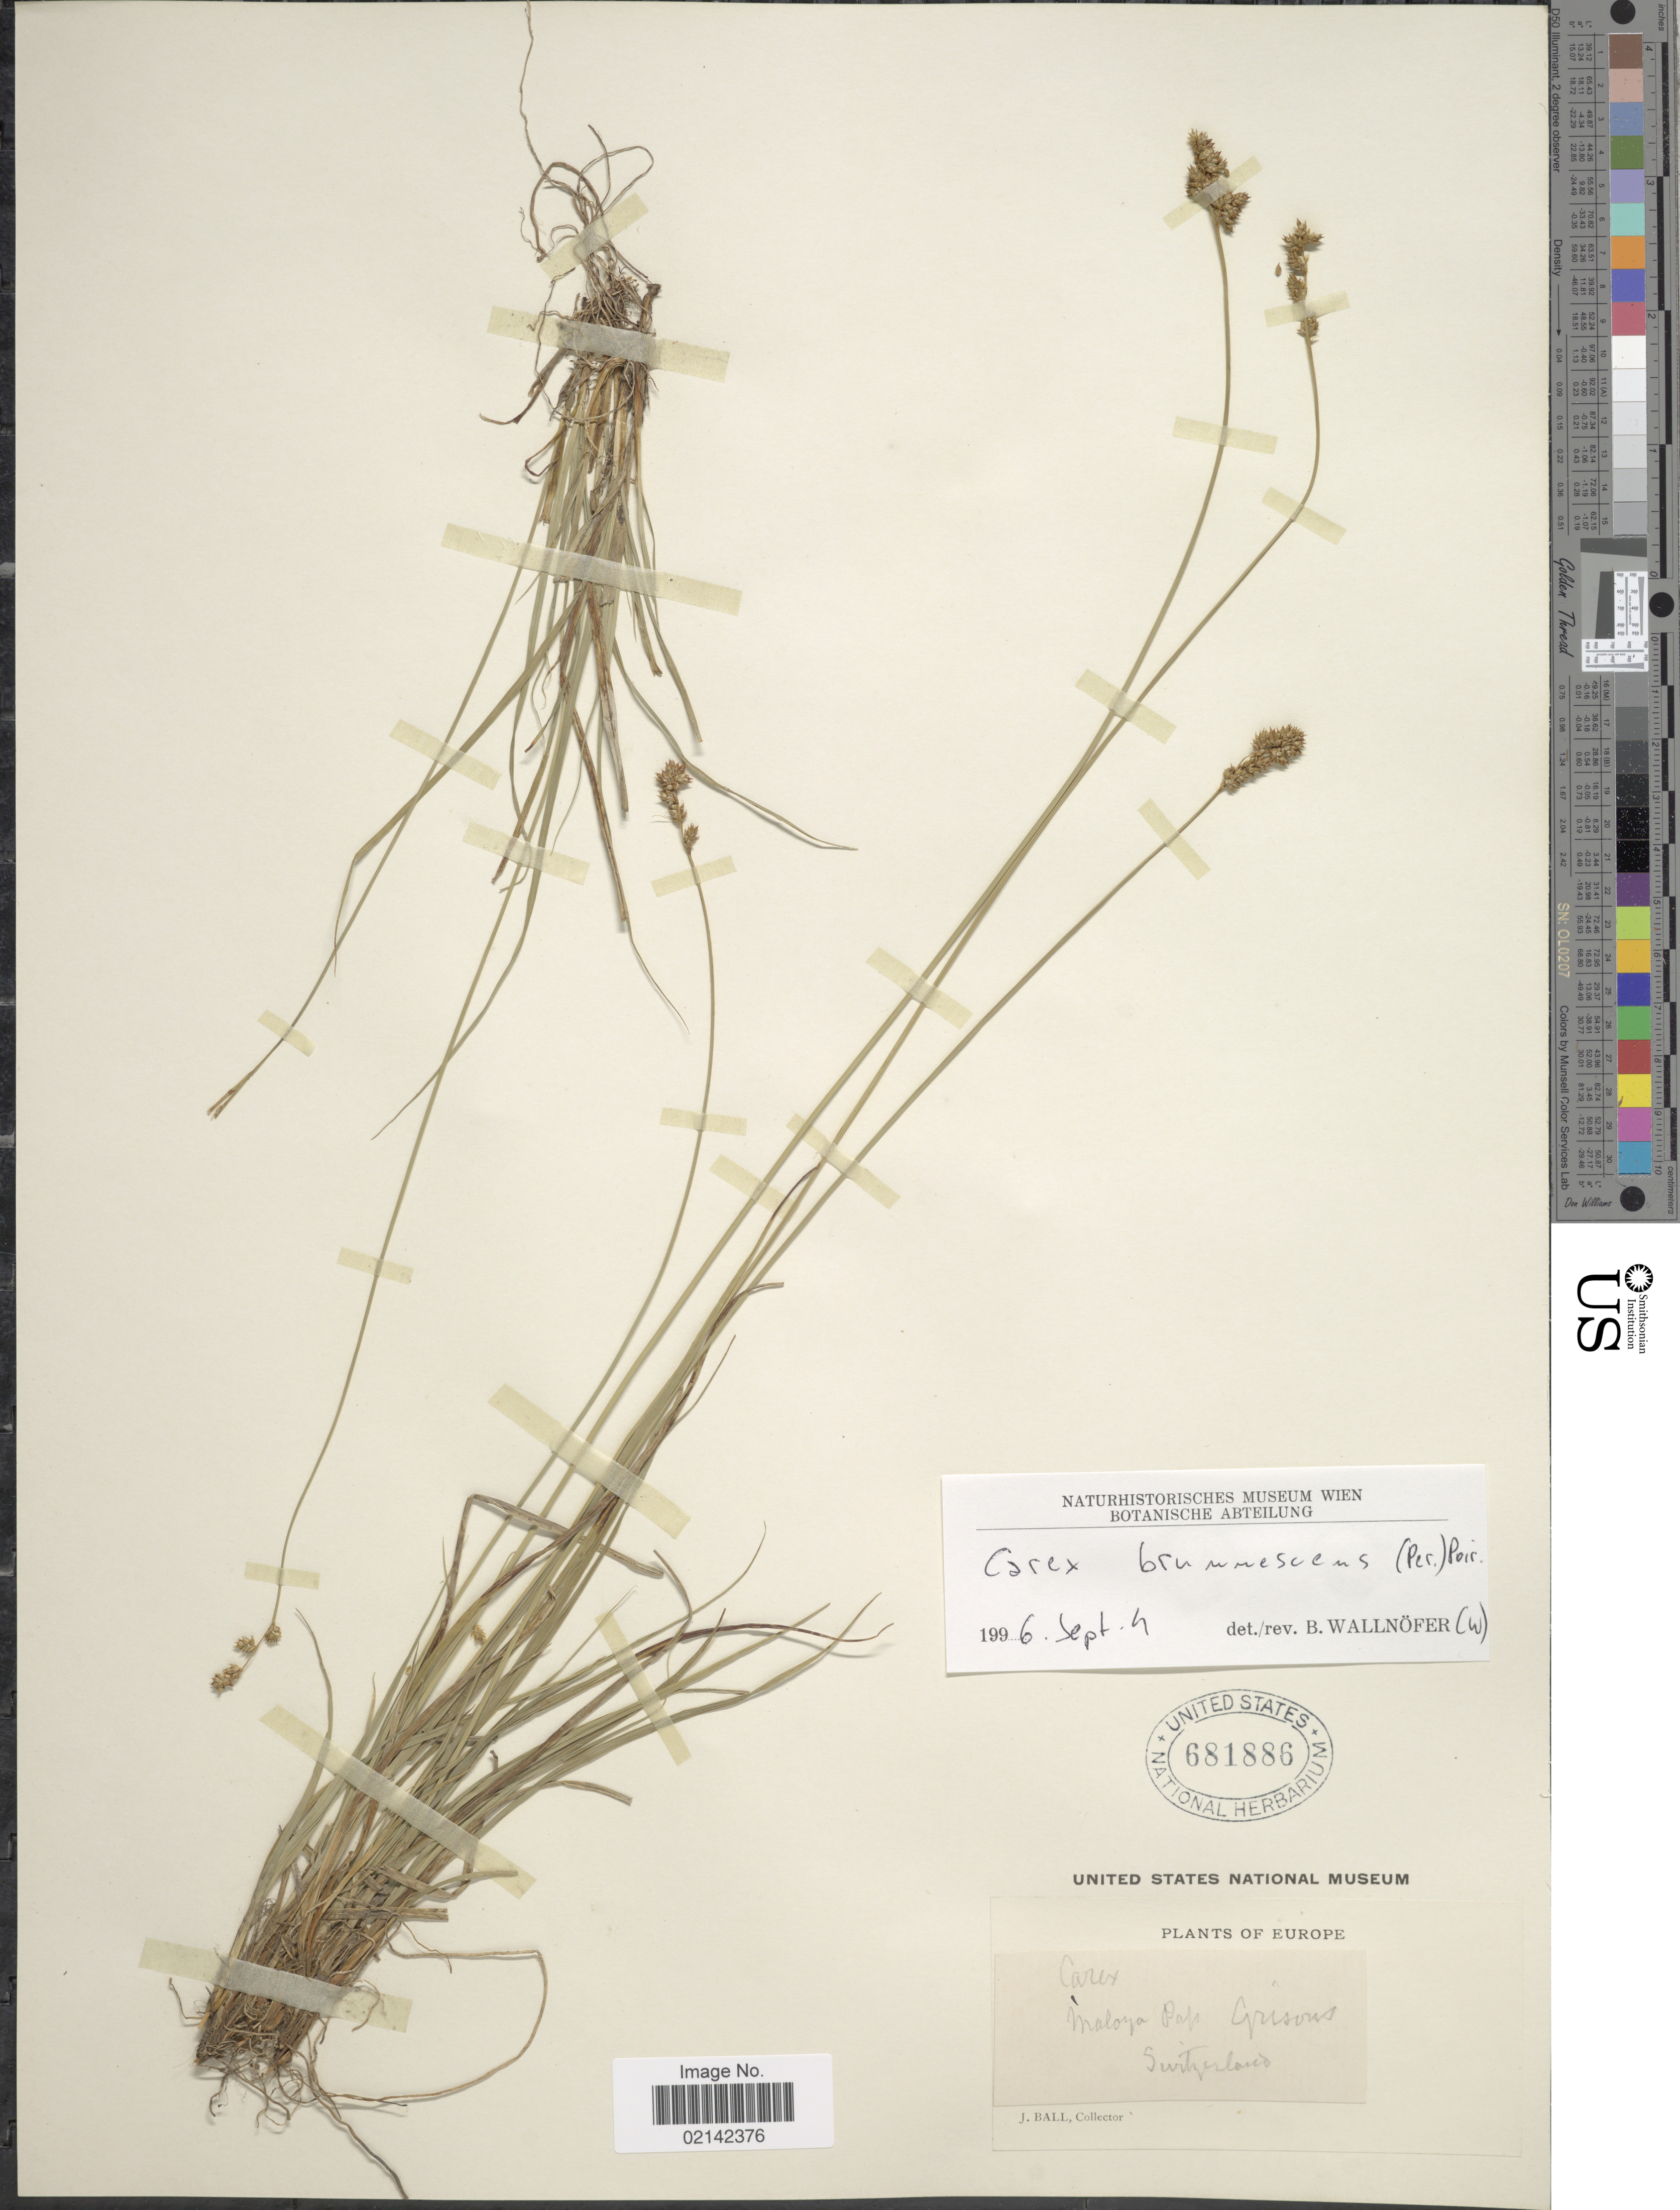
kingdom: Plantae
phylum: Tracheophyta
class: Liliopsida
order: Poales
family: Cyperaceae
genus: Carex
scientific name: Carex brunnescens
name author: (Pers.) Poir.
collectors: J. Ball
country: Switzerland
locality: Maloya Pass. Grisons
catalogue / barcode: US 681886